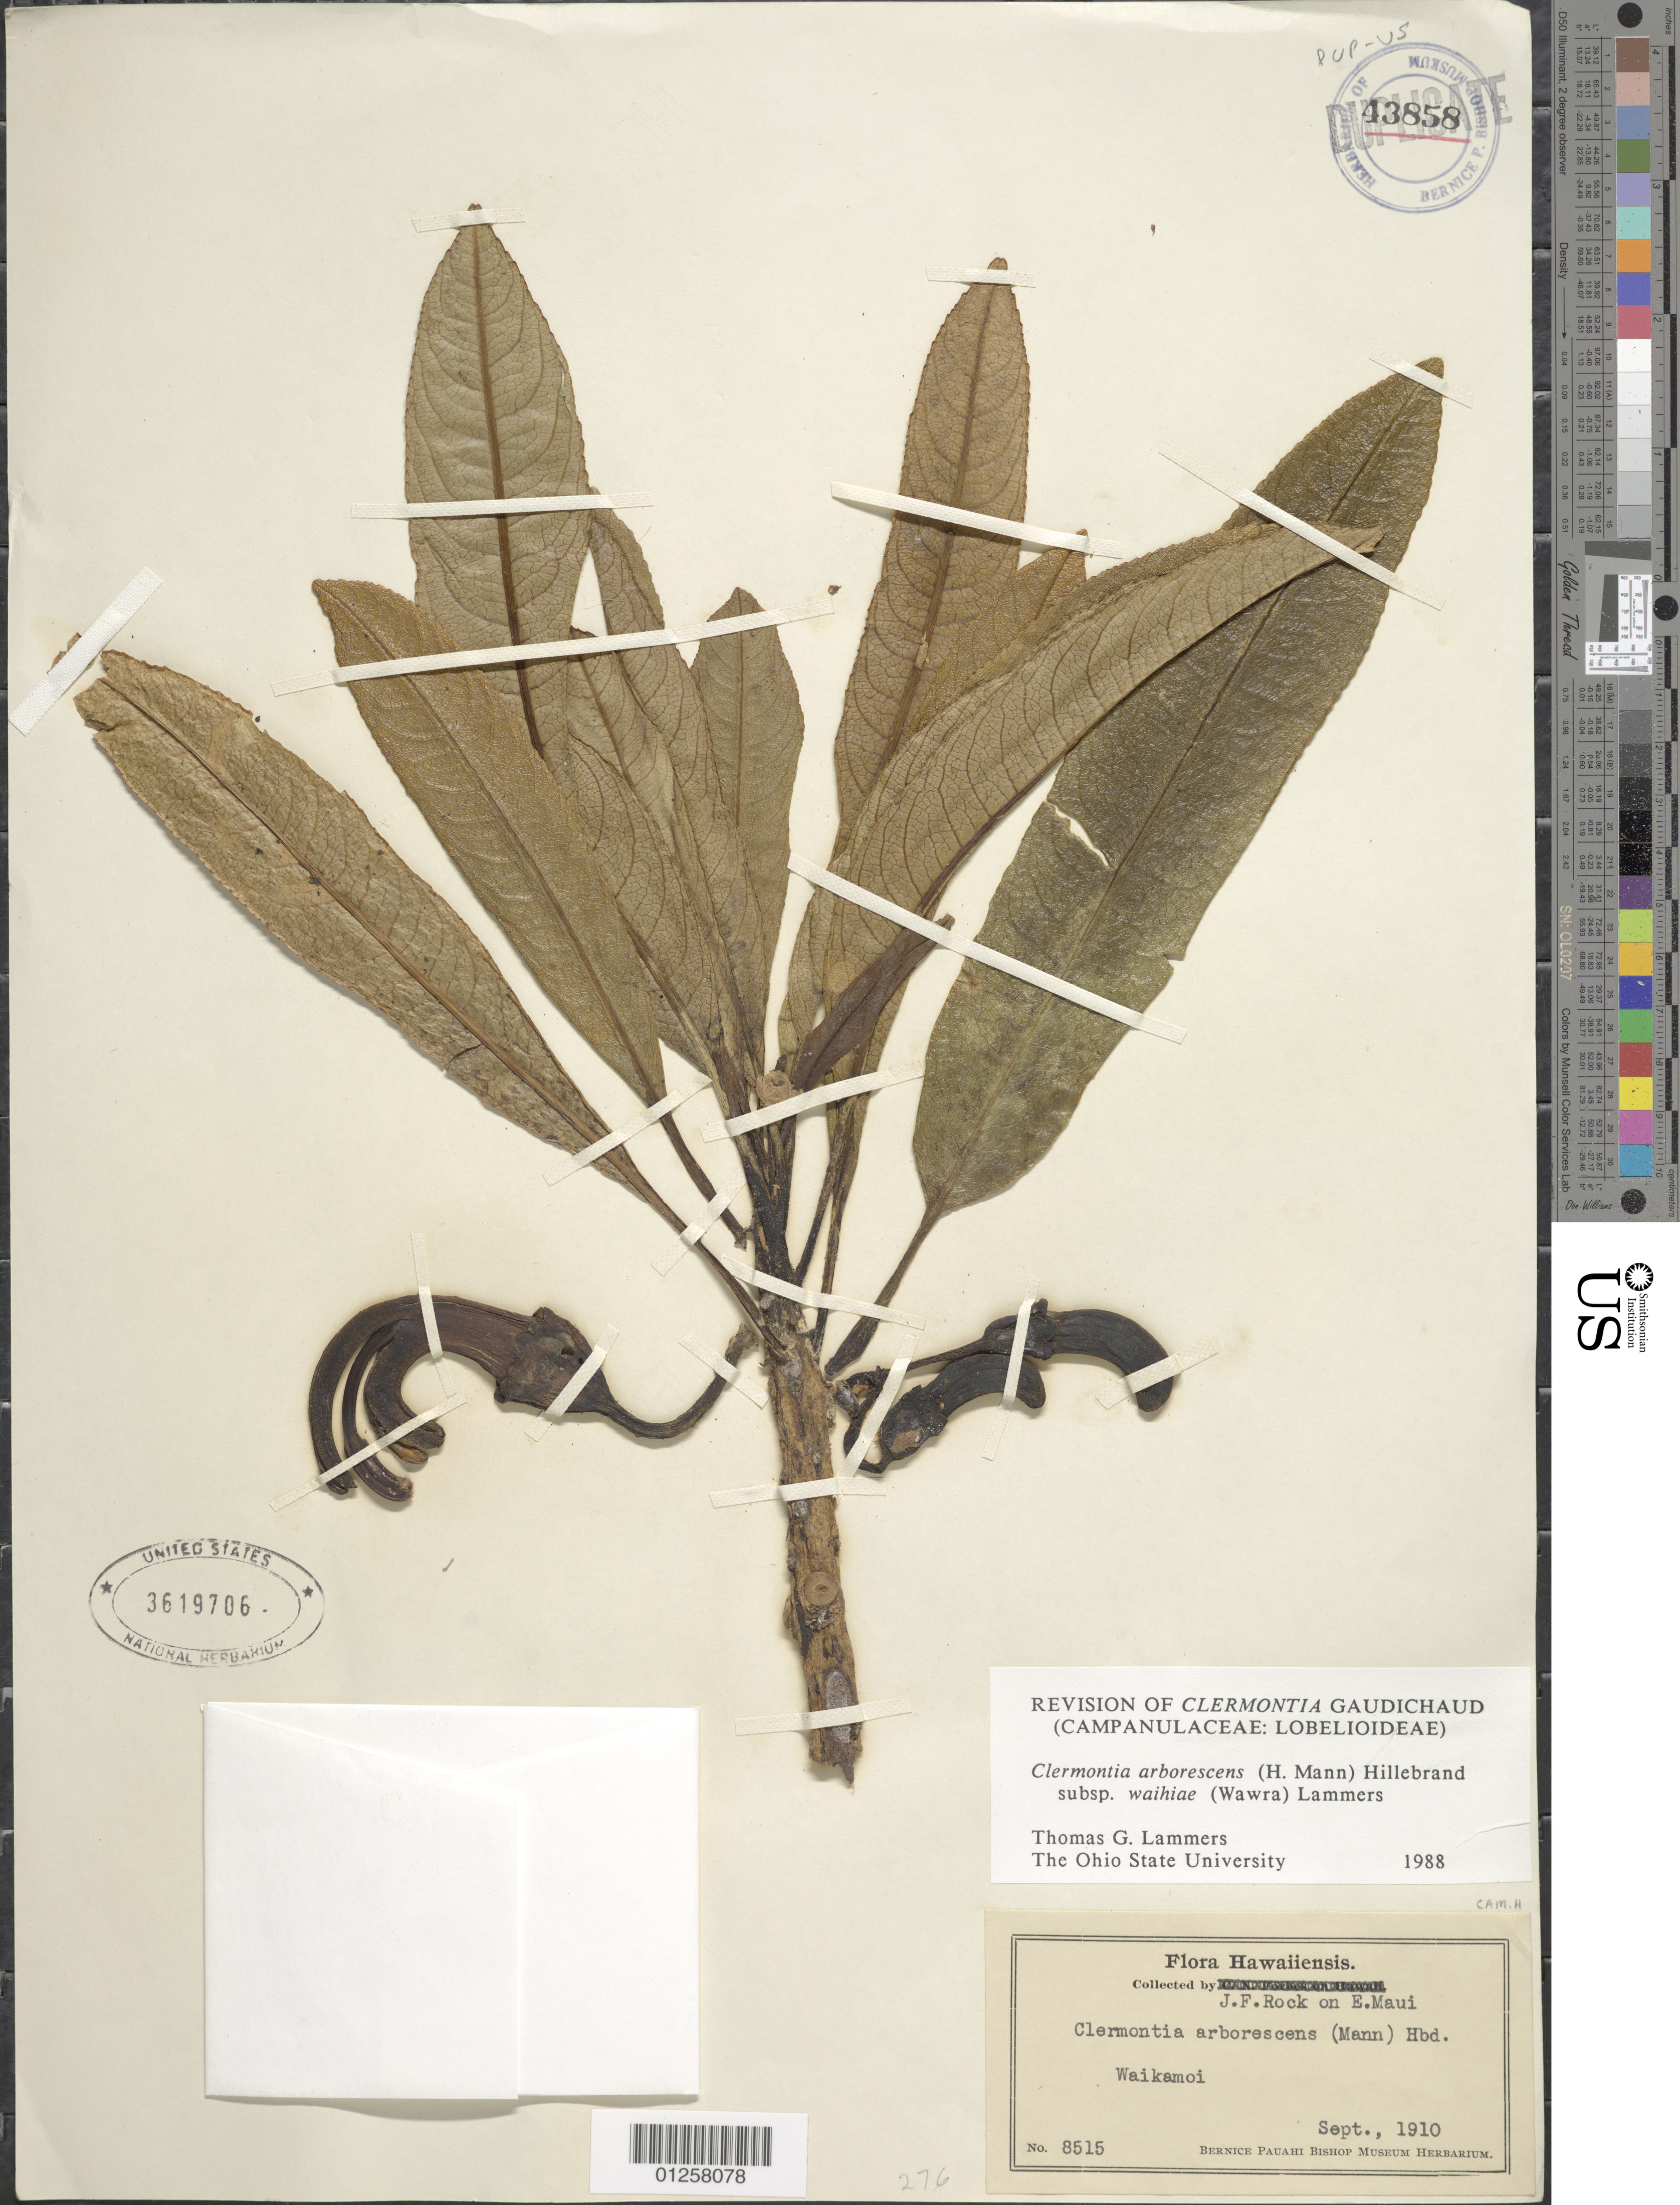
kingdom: Plantae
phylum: Tracheophyta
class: Magnoliopsida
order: Asterales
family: Campanulaceae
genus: Clermontia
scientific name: Clermontia arborescens subsp. waihiae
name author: Lammers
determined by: Lammers, T. G.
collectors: J. F. Rock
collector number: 8515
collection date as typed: Sep 1910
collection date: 1910-09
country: United States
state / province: Hawaii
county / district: Maui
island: Maui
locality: E Maui, Waikamoi.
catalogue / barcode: US 3619706